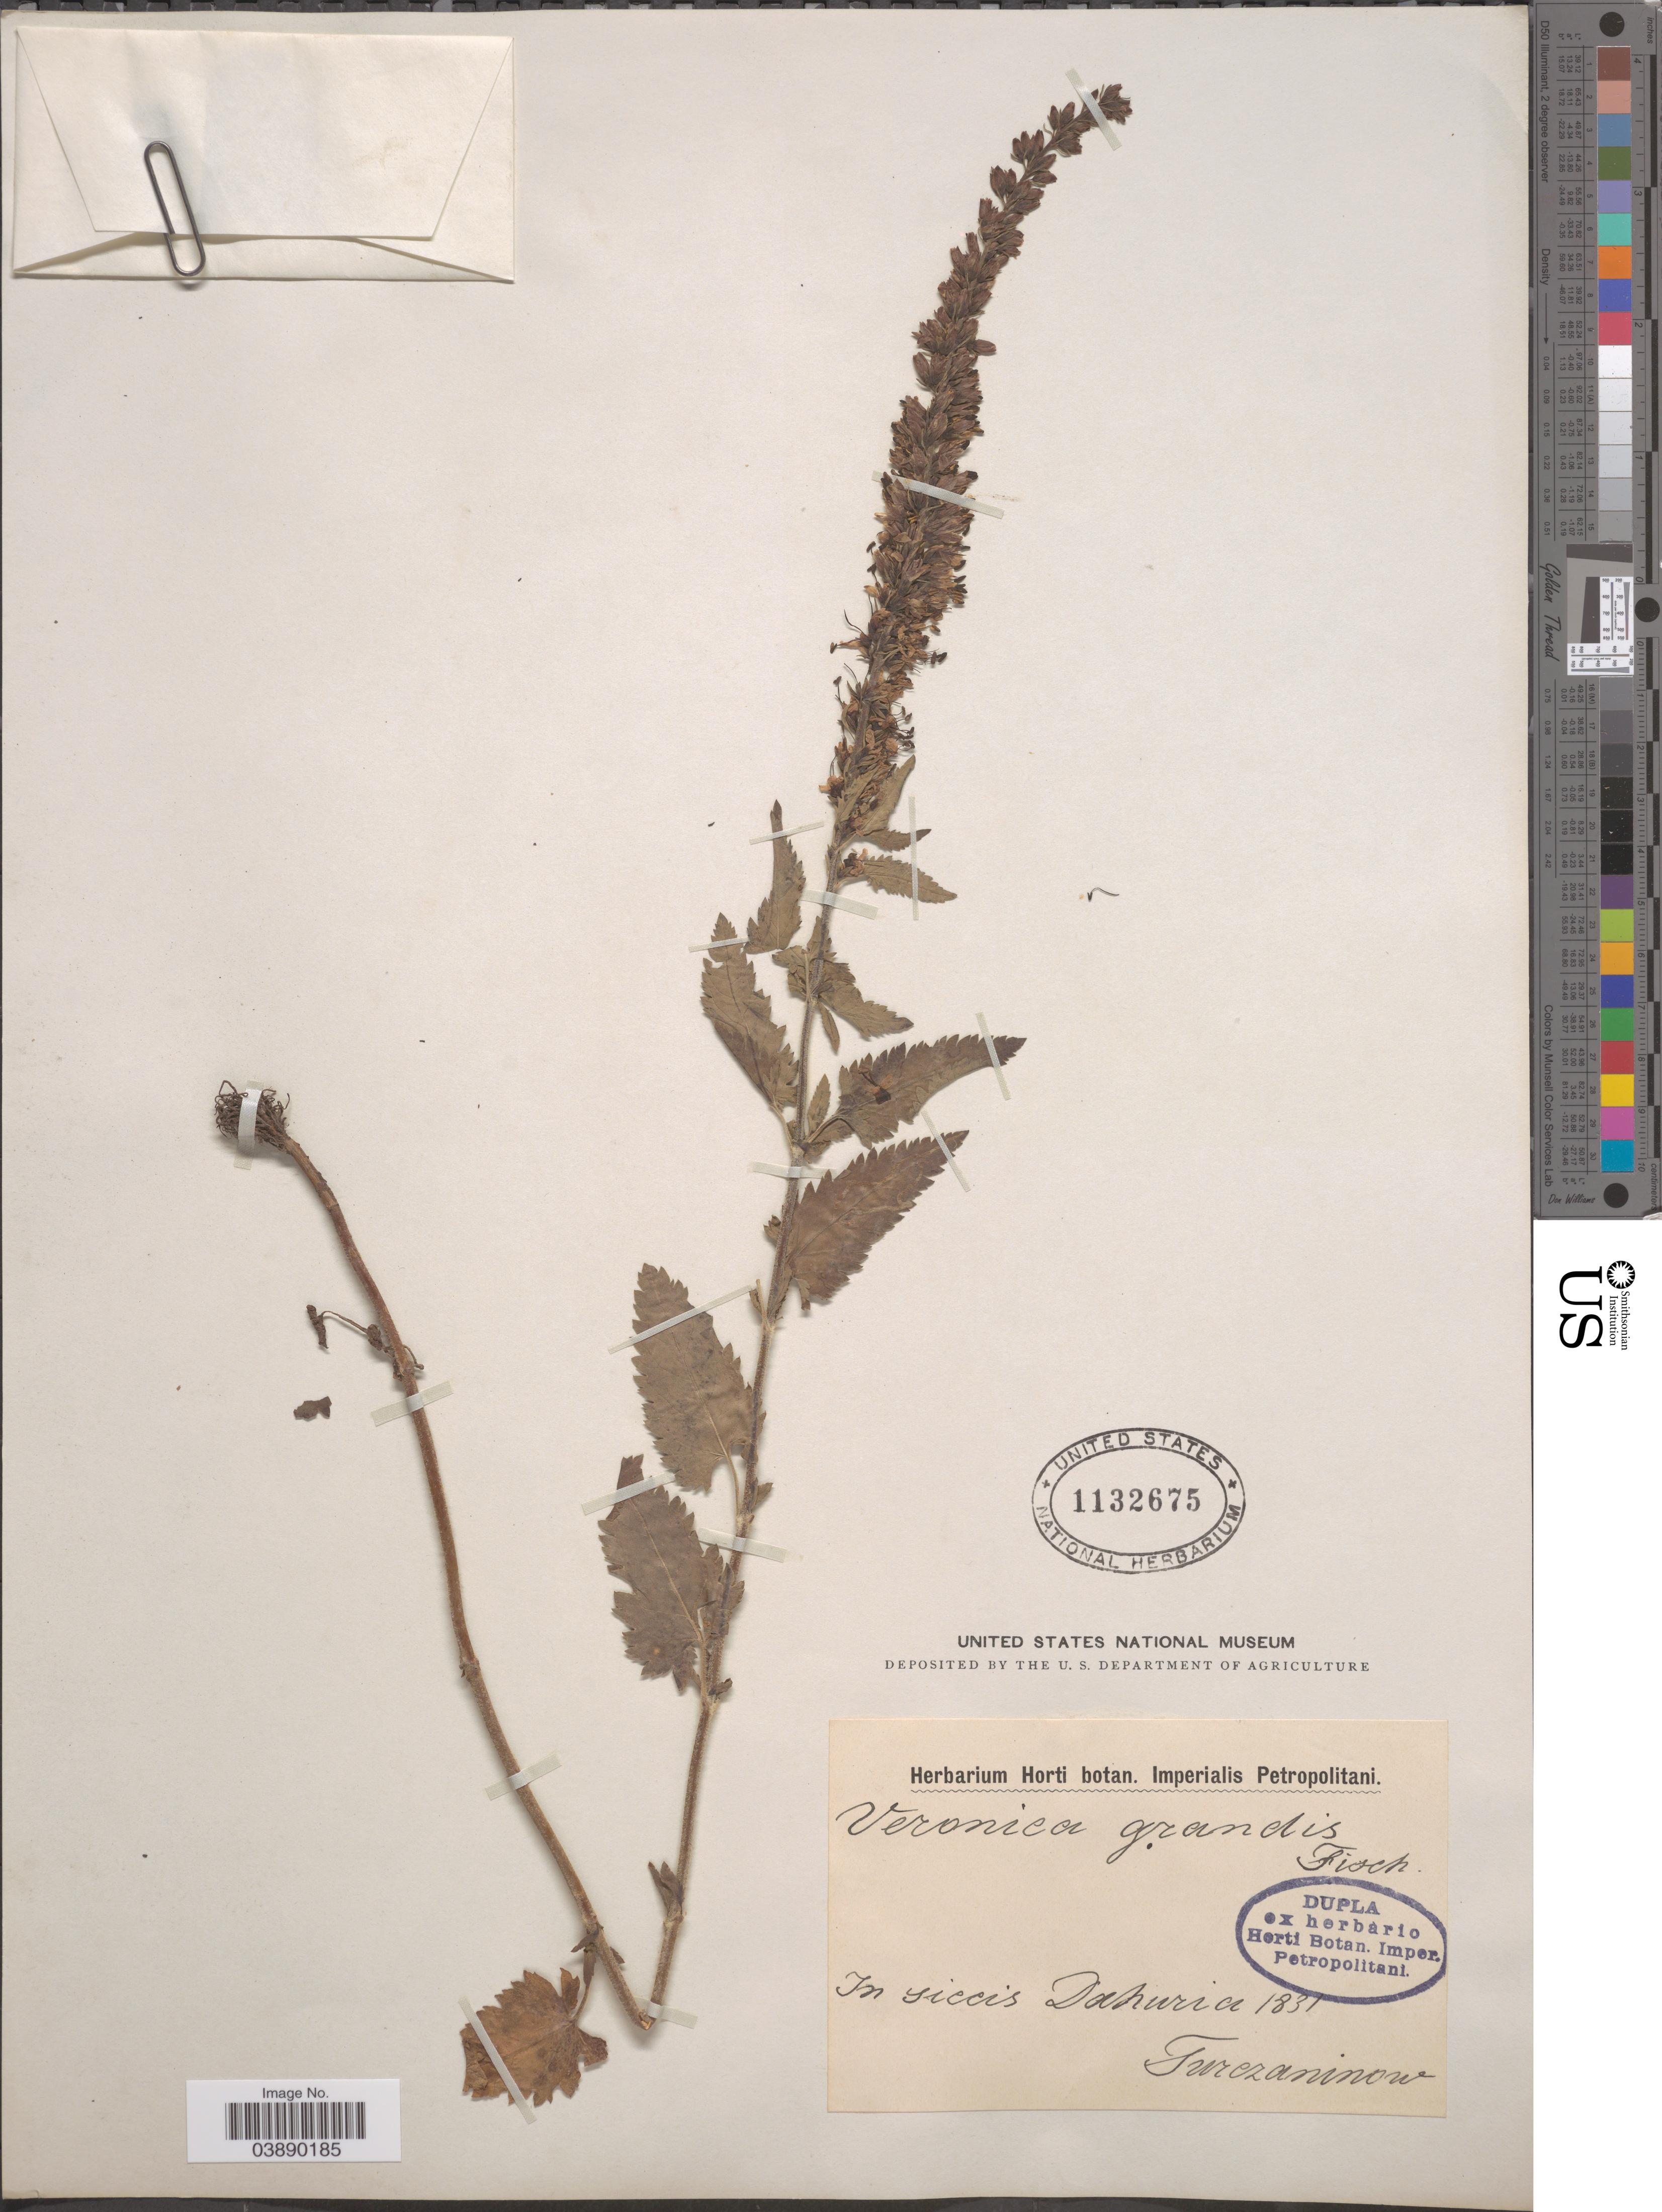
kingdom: Plantae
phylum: Tracheophyta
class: Magnoliopsida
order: Lamiales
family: Plantaginaceae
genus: Veronica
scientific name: Veronica daurica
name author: Stev.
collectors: Turczaninow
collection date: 1831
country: Russian Federation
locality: In siccis Dahuria.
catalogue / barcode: US 1132675